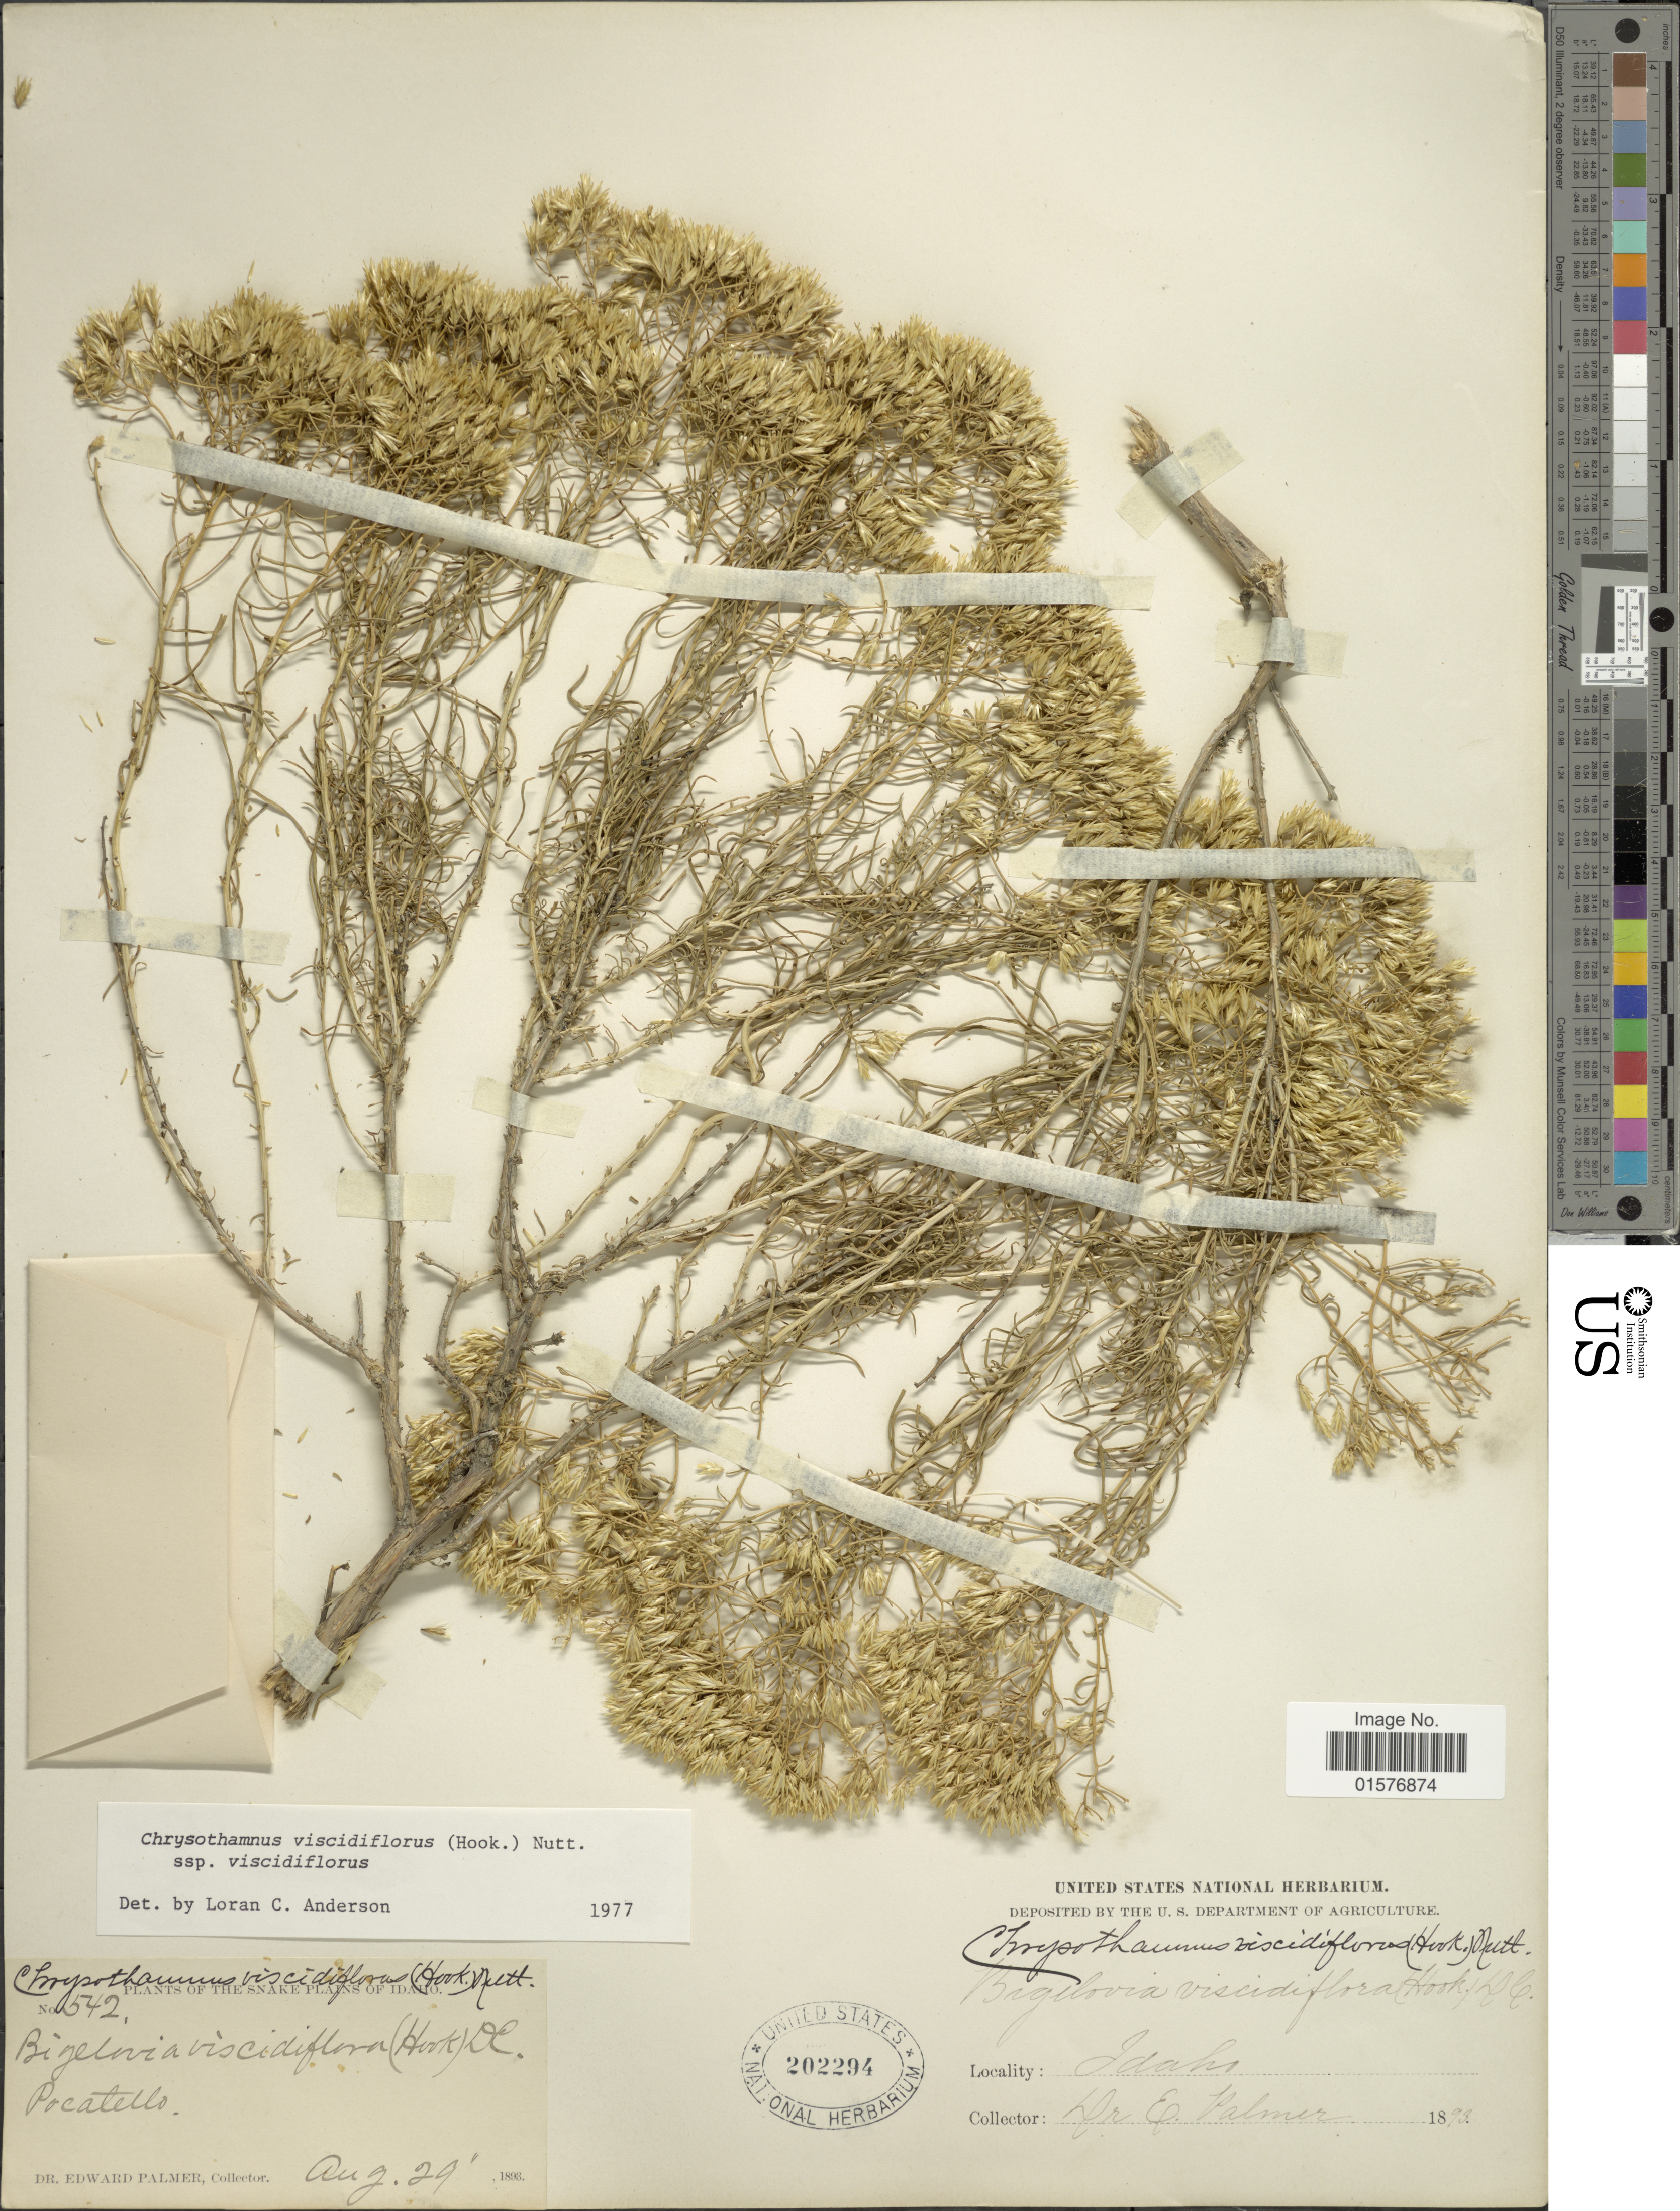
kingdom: Plantae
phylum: Tracheophyta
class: Magnoliopsida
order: Asterales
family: Asteraceae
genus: Chrysothamnus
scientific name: Chrysothamnus viscidiflorus subsp. viscidiflorus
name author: (Hook.) Nutt.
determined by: Urbatsch, Lowell E., Curator (LSU), Louisiana State University (UNITED STATES)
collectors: E. Palmer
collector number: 542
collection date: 1893-08-29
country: United States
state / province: Idaho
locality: Pocatello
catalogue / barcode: US 202294